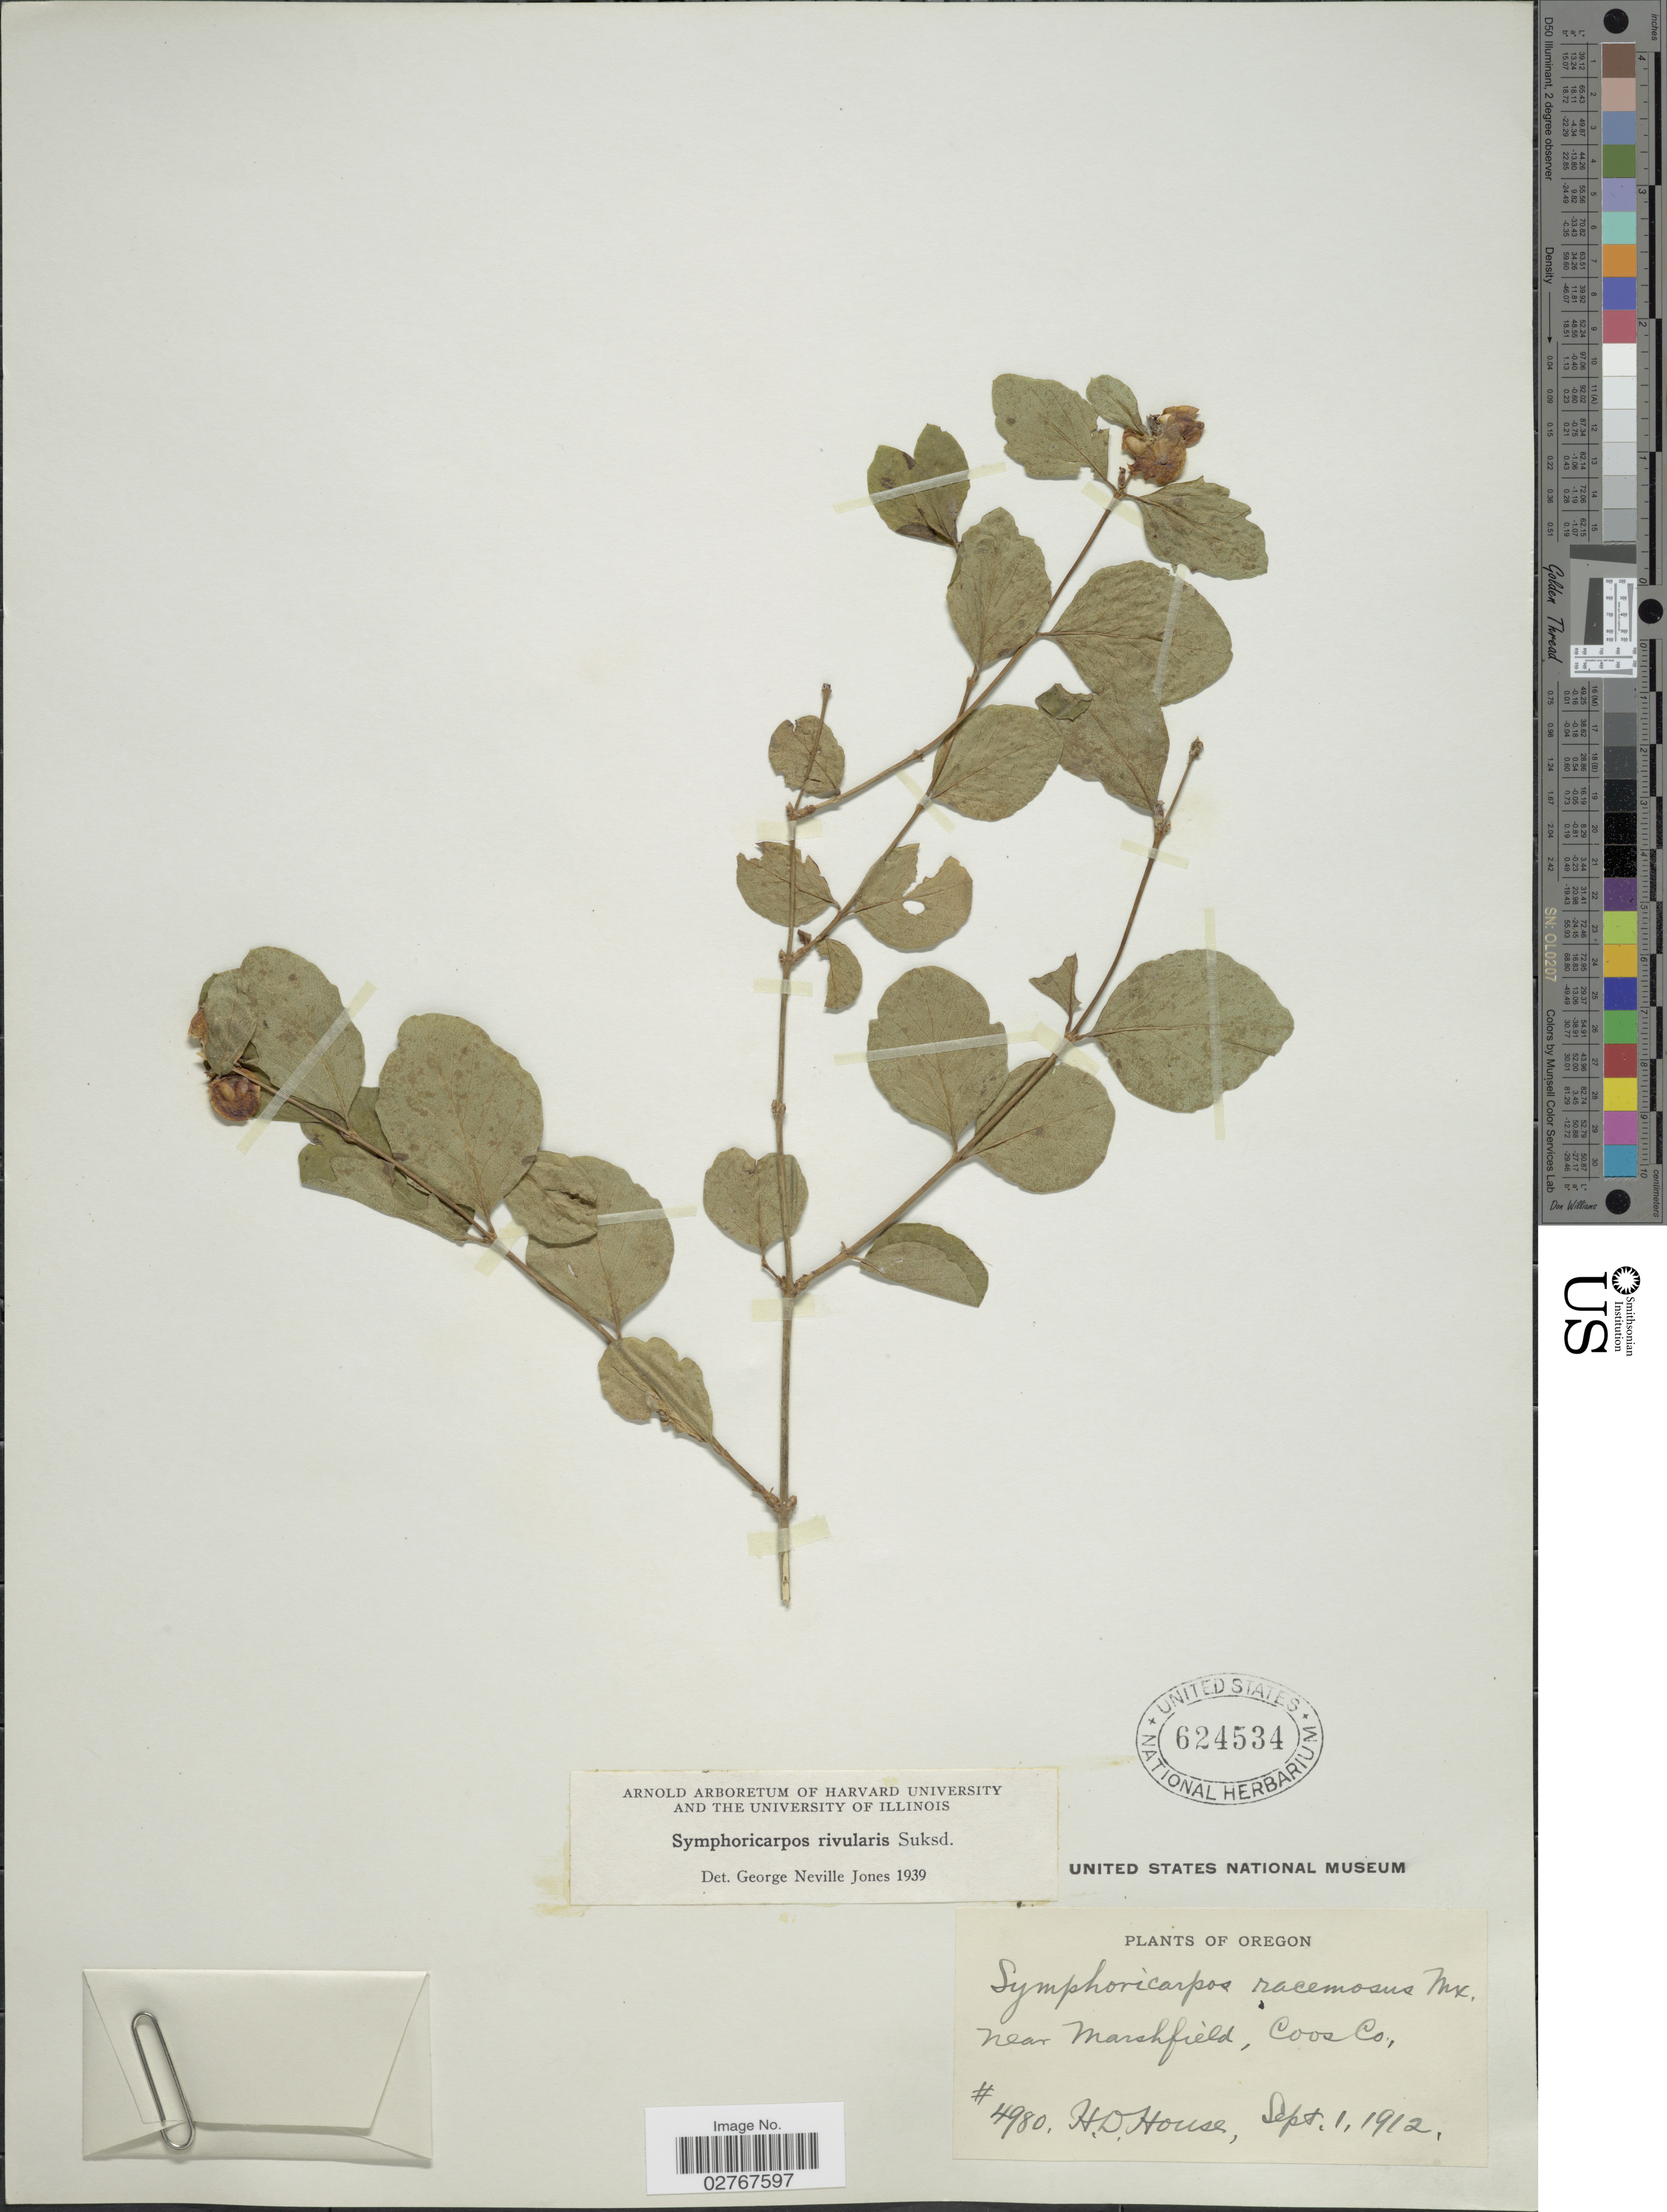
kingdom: Plantae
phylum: Tracheophyta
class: Magnoliopsida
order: Dipsacales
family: Caprifoliaceae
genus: Symphoricarpos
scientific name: Symphoricarpos rivularis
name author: Suksd.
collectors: H. D. House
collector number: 4980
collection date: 1912-09-01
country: United States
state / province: Oregon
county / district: Coos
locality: Near Marshfield, Coos Co.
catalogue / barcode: US 624534